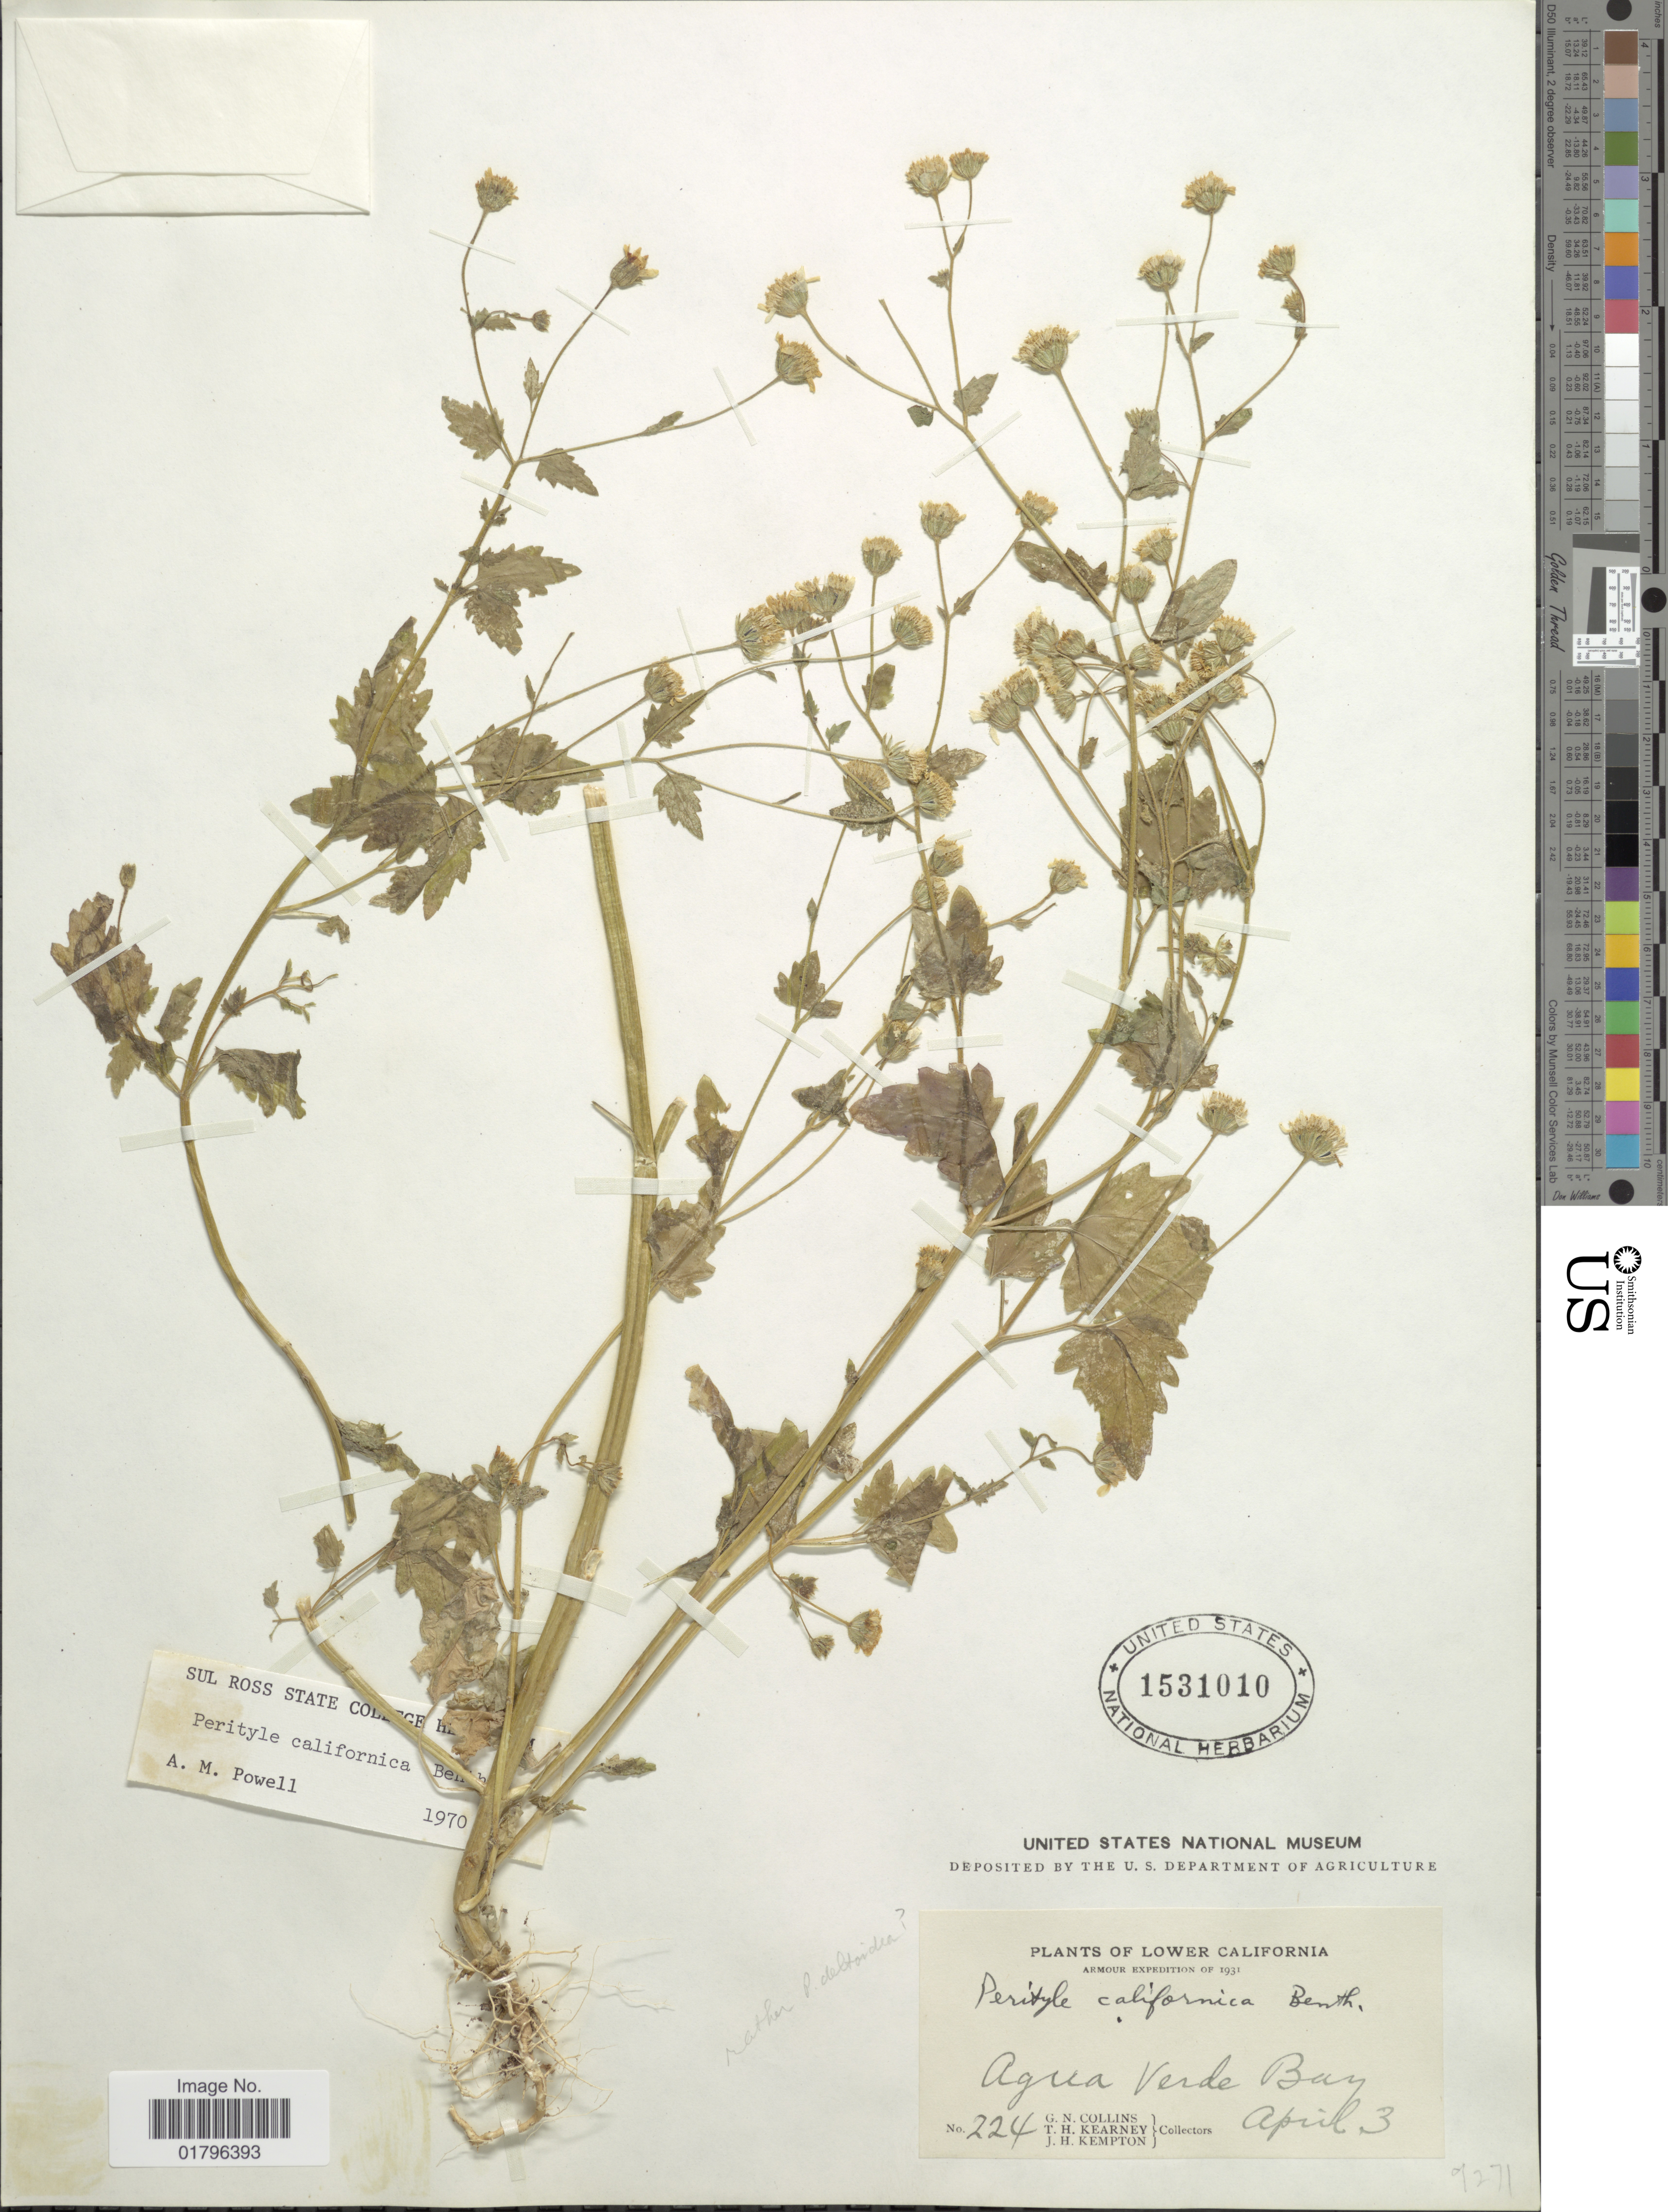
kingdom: Plantae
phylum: Tracheophyta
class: Magnoliopsida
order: Asterales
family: Asteraceae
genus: Perityle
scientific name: Perityle californica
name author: Benth.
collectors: G. Collins, T. H. Kearney & J. H. Kempton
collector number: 224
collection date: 1931-04-03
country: Mexico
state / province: Baja California Sur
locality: Lower California, Agua Verde Bay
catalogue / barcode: US 1531010